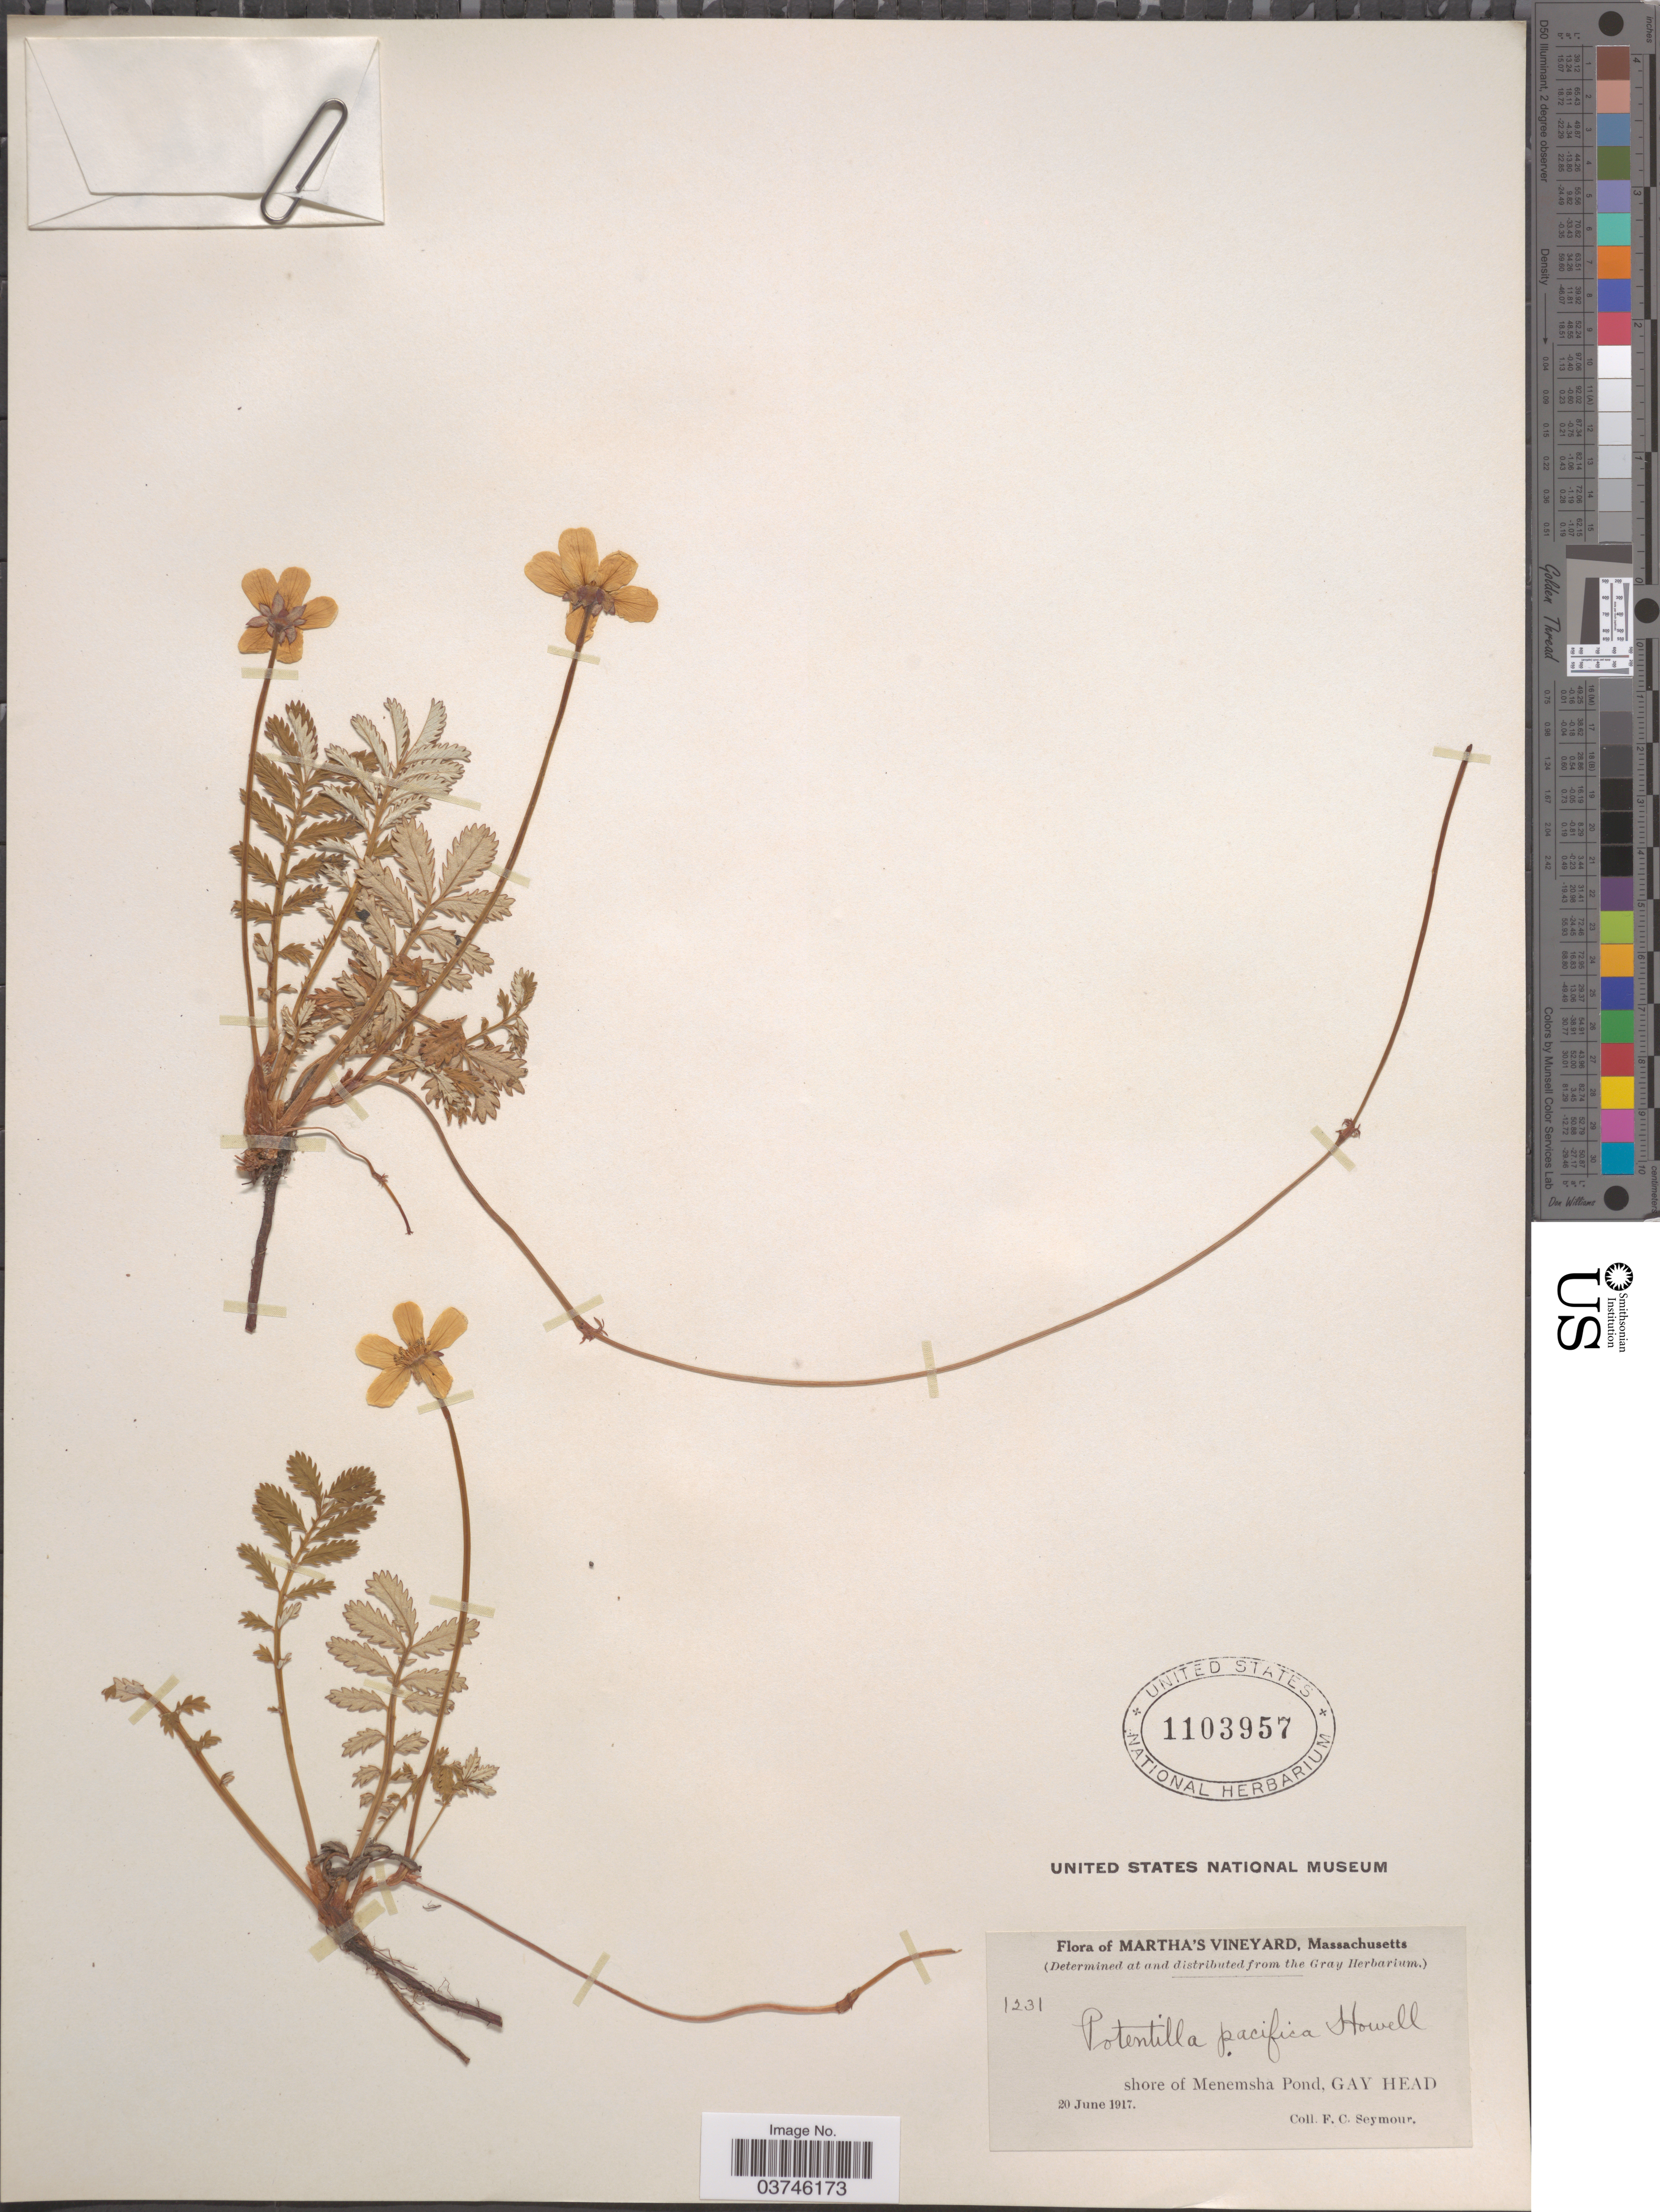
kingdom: Plantae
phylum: Tracheophyta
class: Magnoliopsida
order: Rosales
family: Rosaceae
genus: Argentina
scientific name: Argentina pacifica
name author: (Howell) Rydb.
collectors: F. C. Seymour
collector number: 1231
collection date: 1917-06-20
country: United States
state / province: Massachusetts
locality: Martha's Vineyard. Shore of Menemsha Pond, Gay Head.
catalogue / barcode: US 1103957